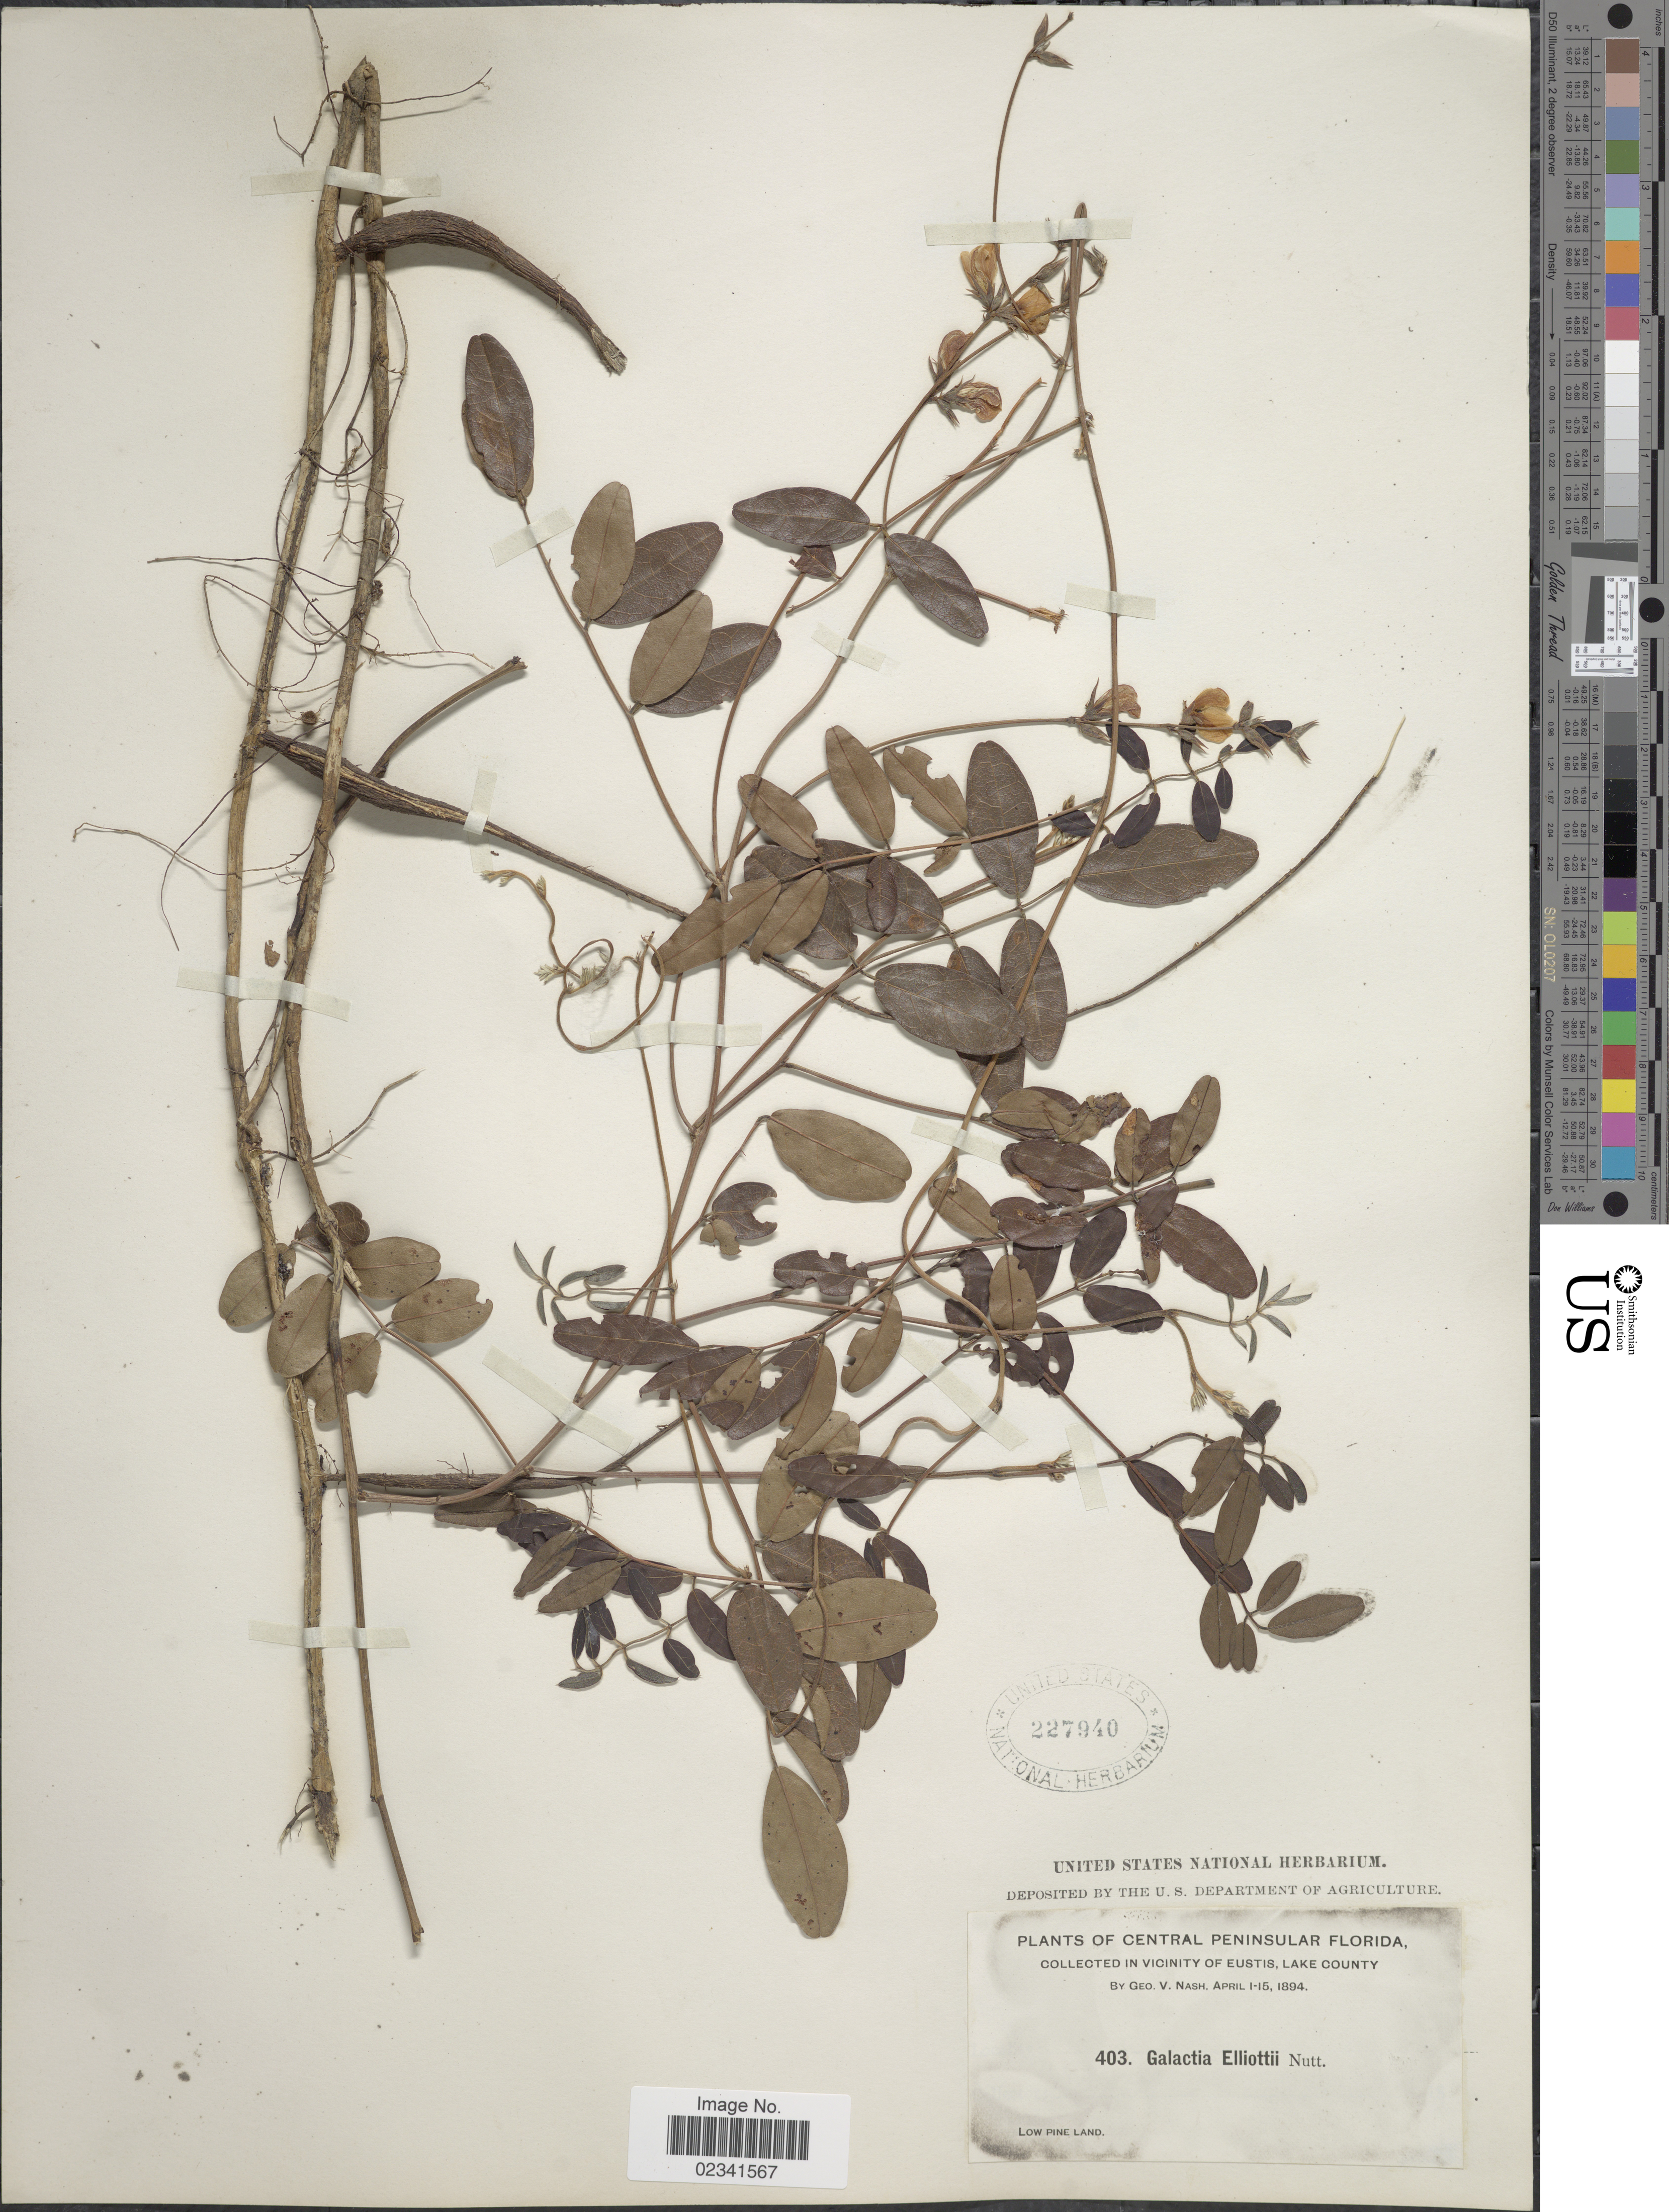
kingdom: Plantae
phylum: Tracheophyta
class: Magnoliopsida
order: Fabales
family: Fabaceae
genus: Galactia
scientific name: Galactia elliottii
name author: Nutt.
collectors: G. V. Nash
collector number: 403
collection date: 1894-04-01/1894-04-15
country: United States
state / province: Florida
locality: Central Peninsular Florida, Vicinity of Eustis, Lake County, Low pine land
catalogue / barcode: US 227940